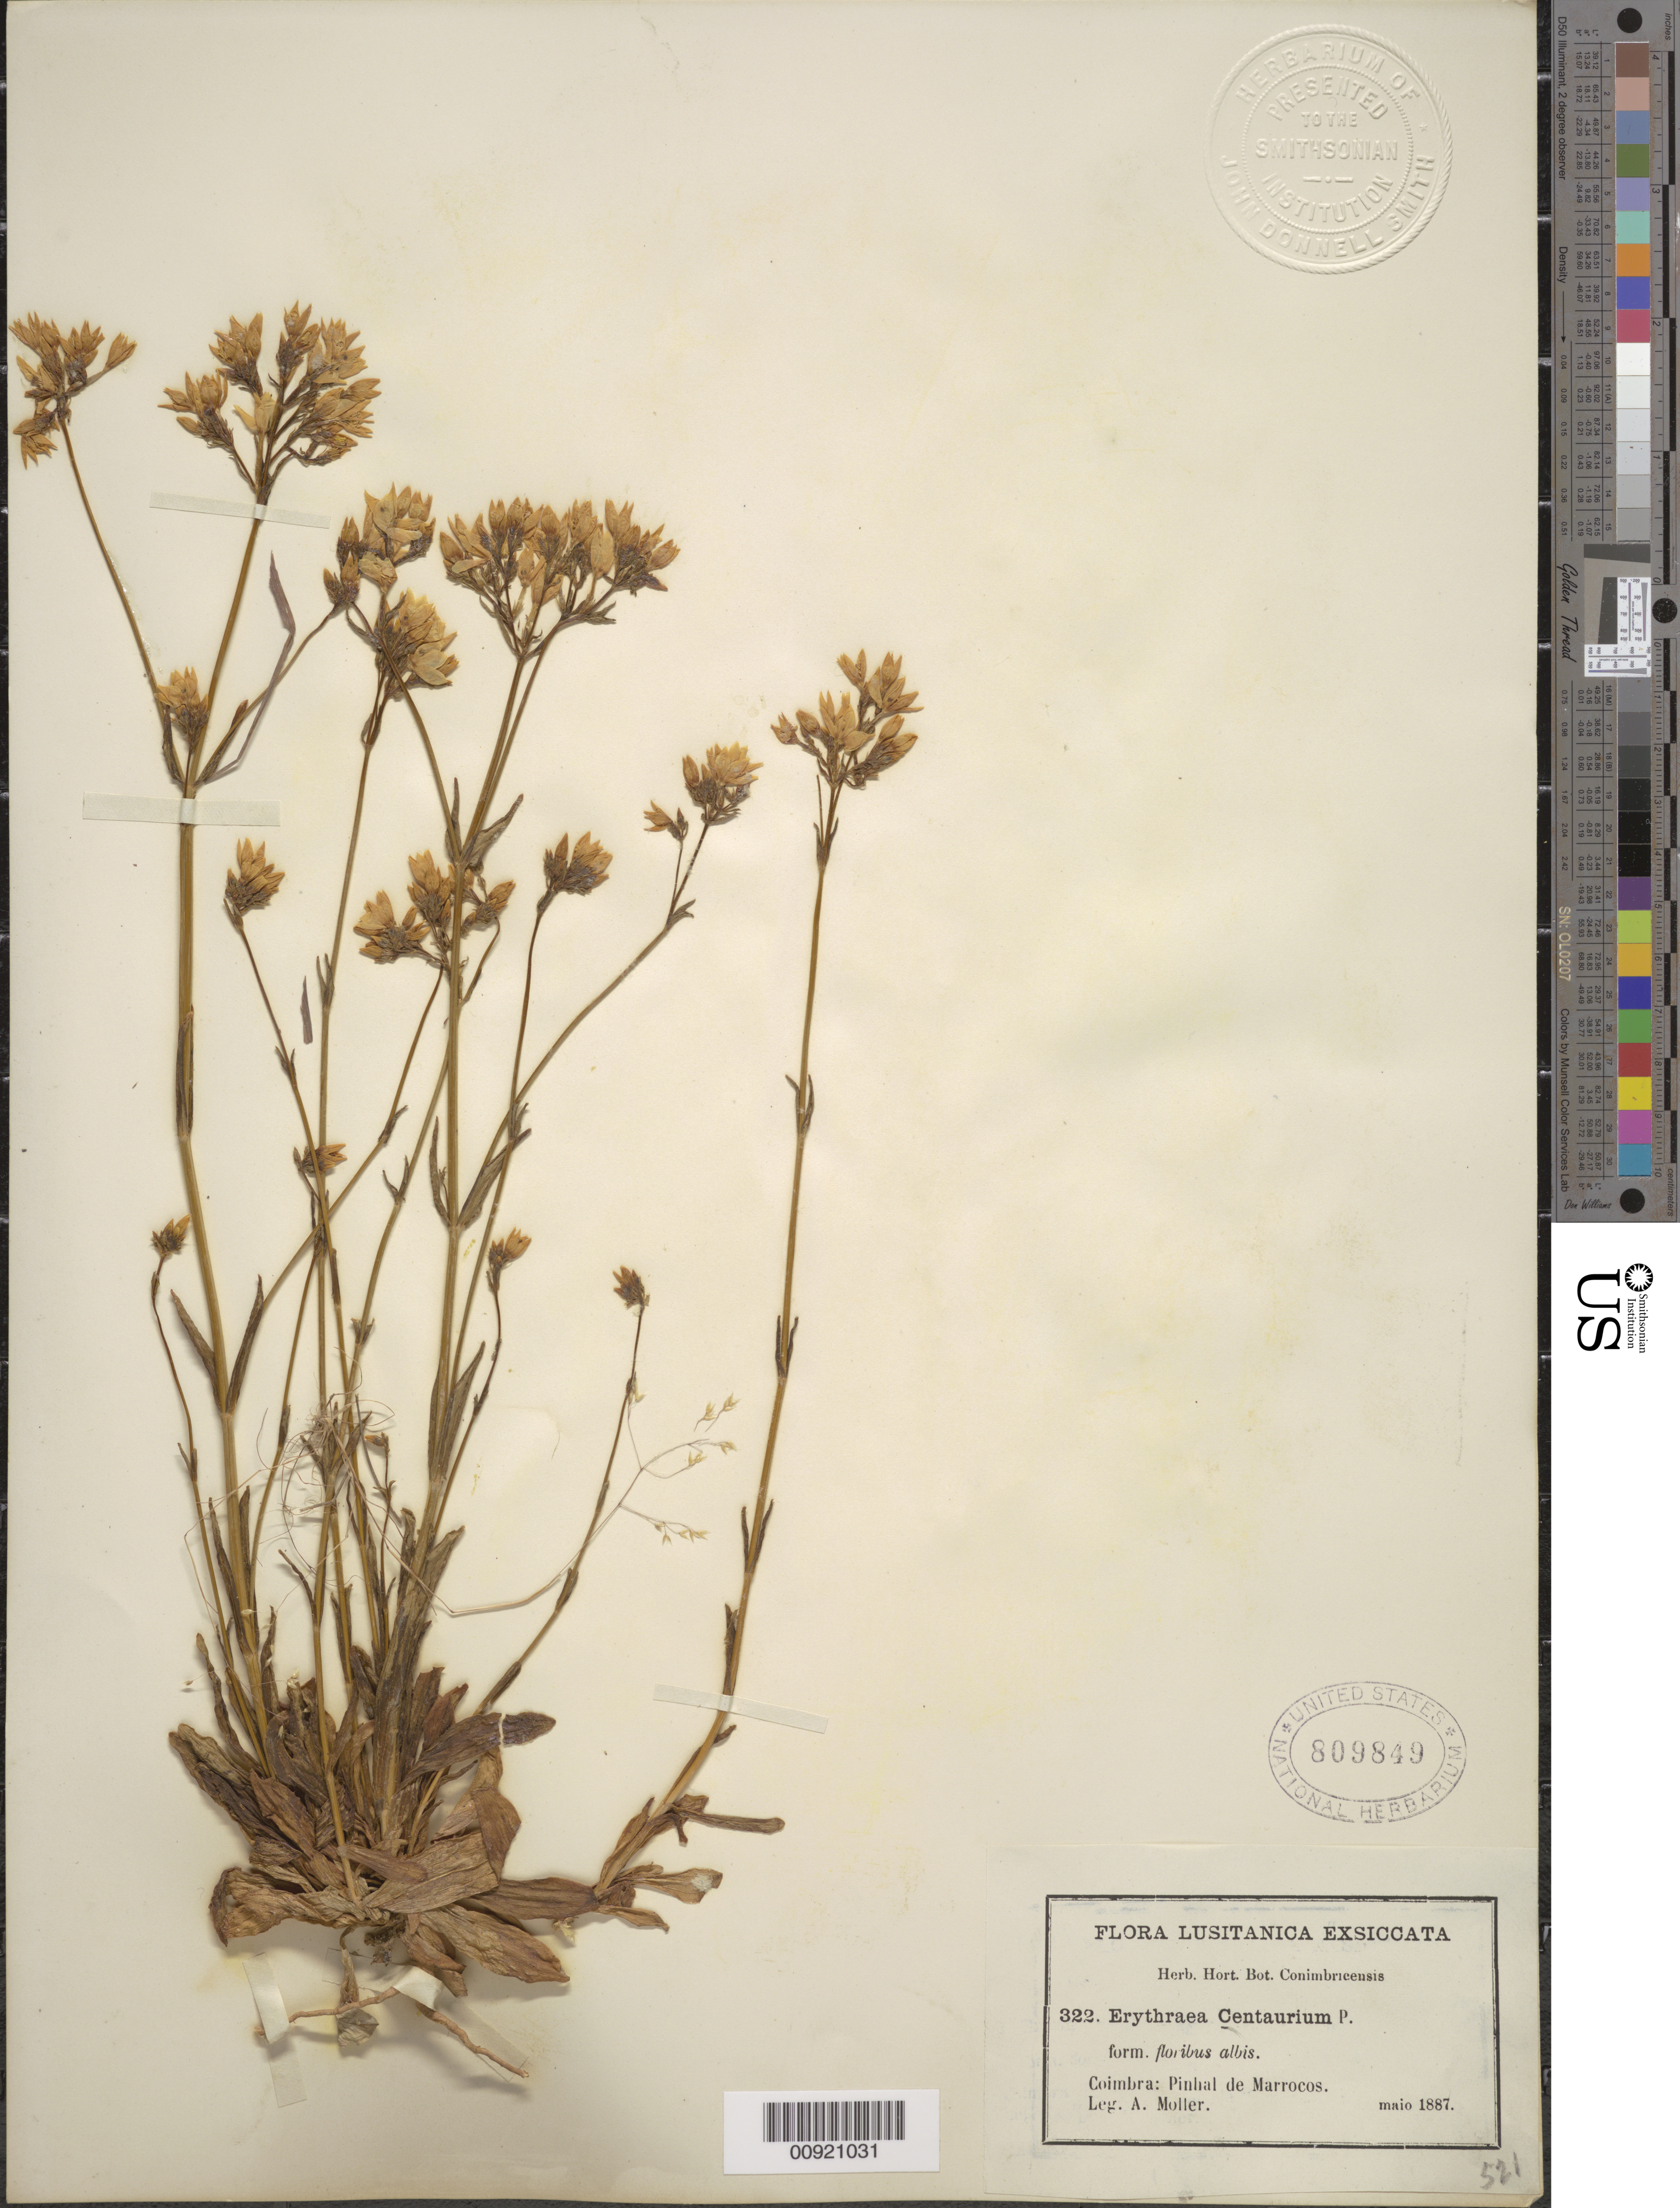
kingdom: Plantae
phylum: Tracheophyta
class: Magnoliopsida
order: Gentianales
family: Gentianaceae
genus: Erythraea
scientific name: Erythraea centaurium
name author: (L.) Borkh.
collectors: A. Moller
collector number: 521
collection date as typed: May 1887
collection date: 1887-05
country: Portugal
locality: Coimbra: Pinhal de Marrocos.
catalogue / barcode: US 809849